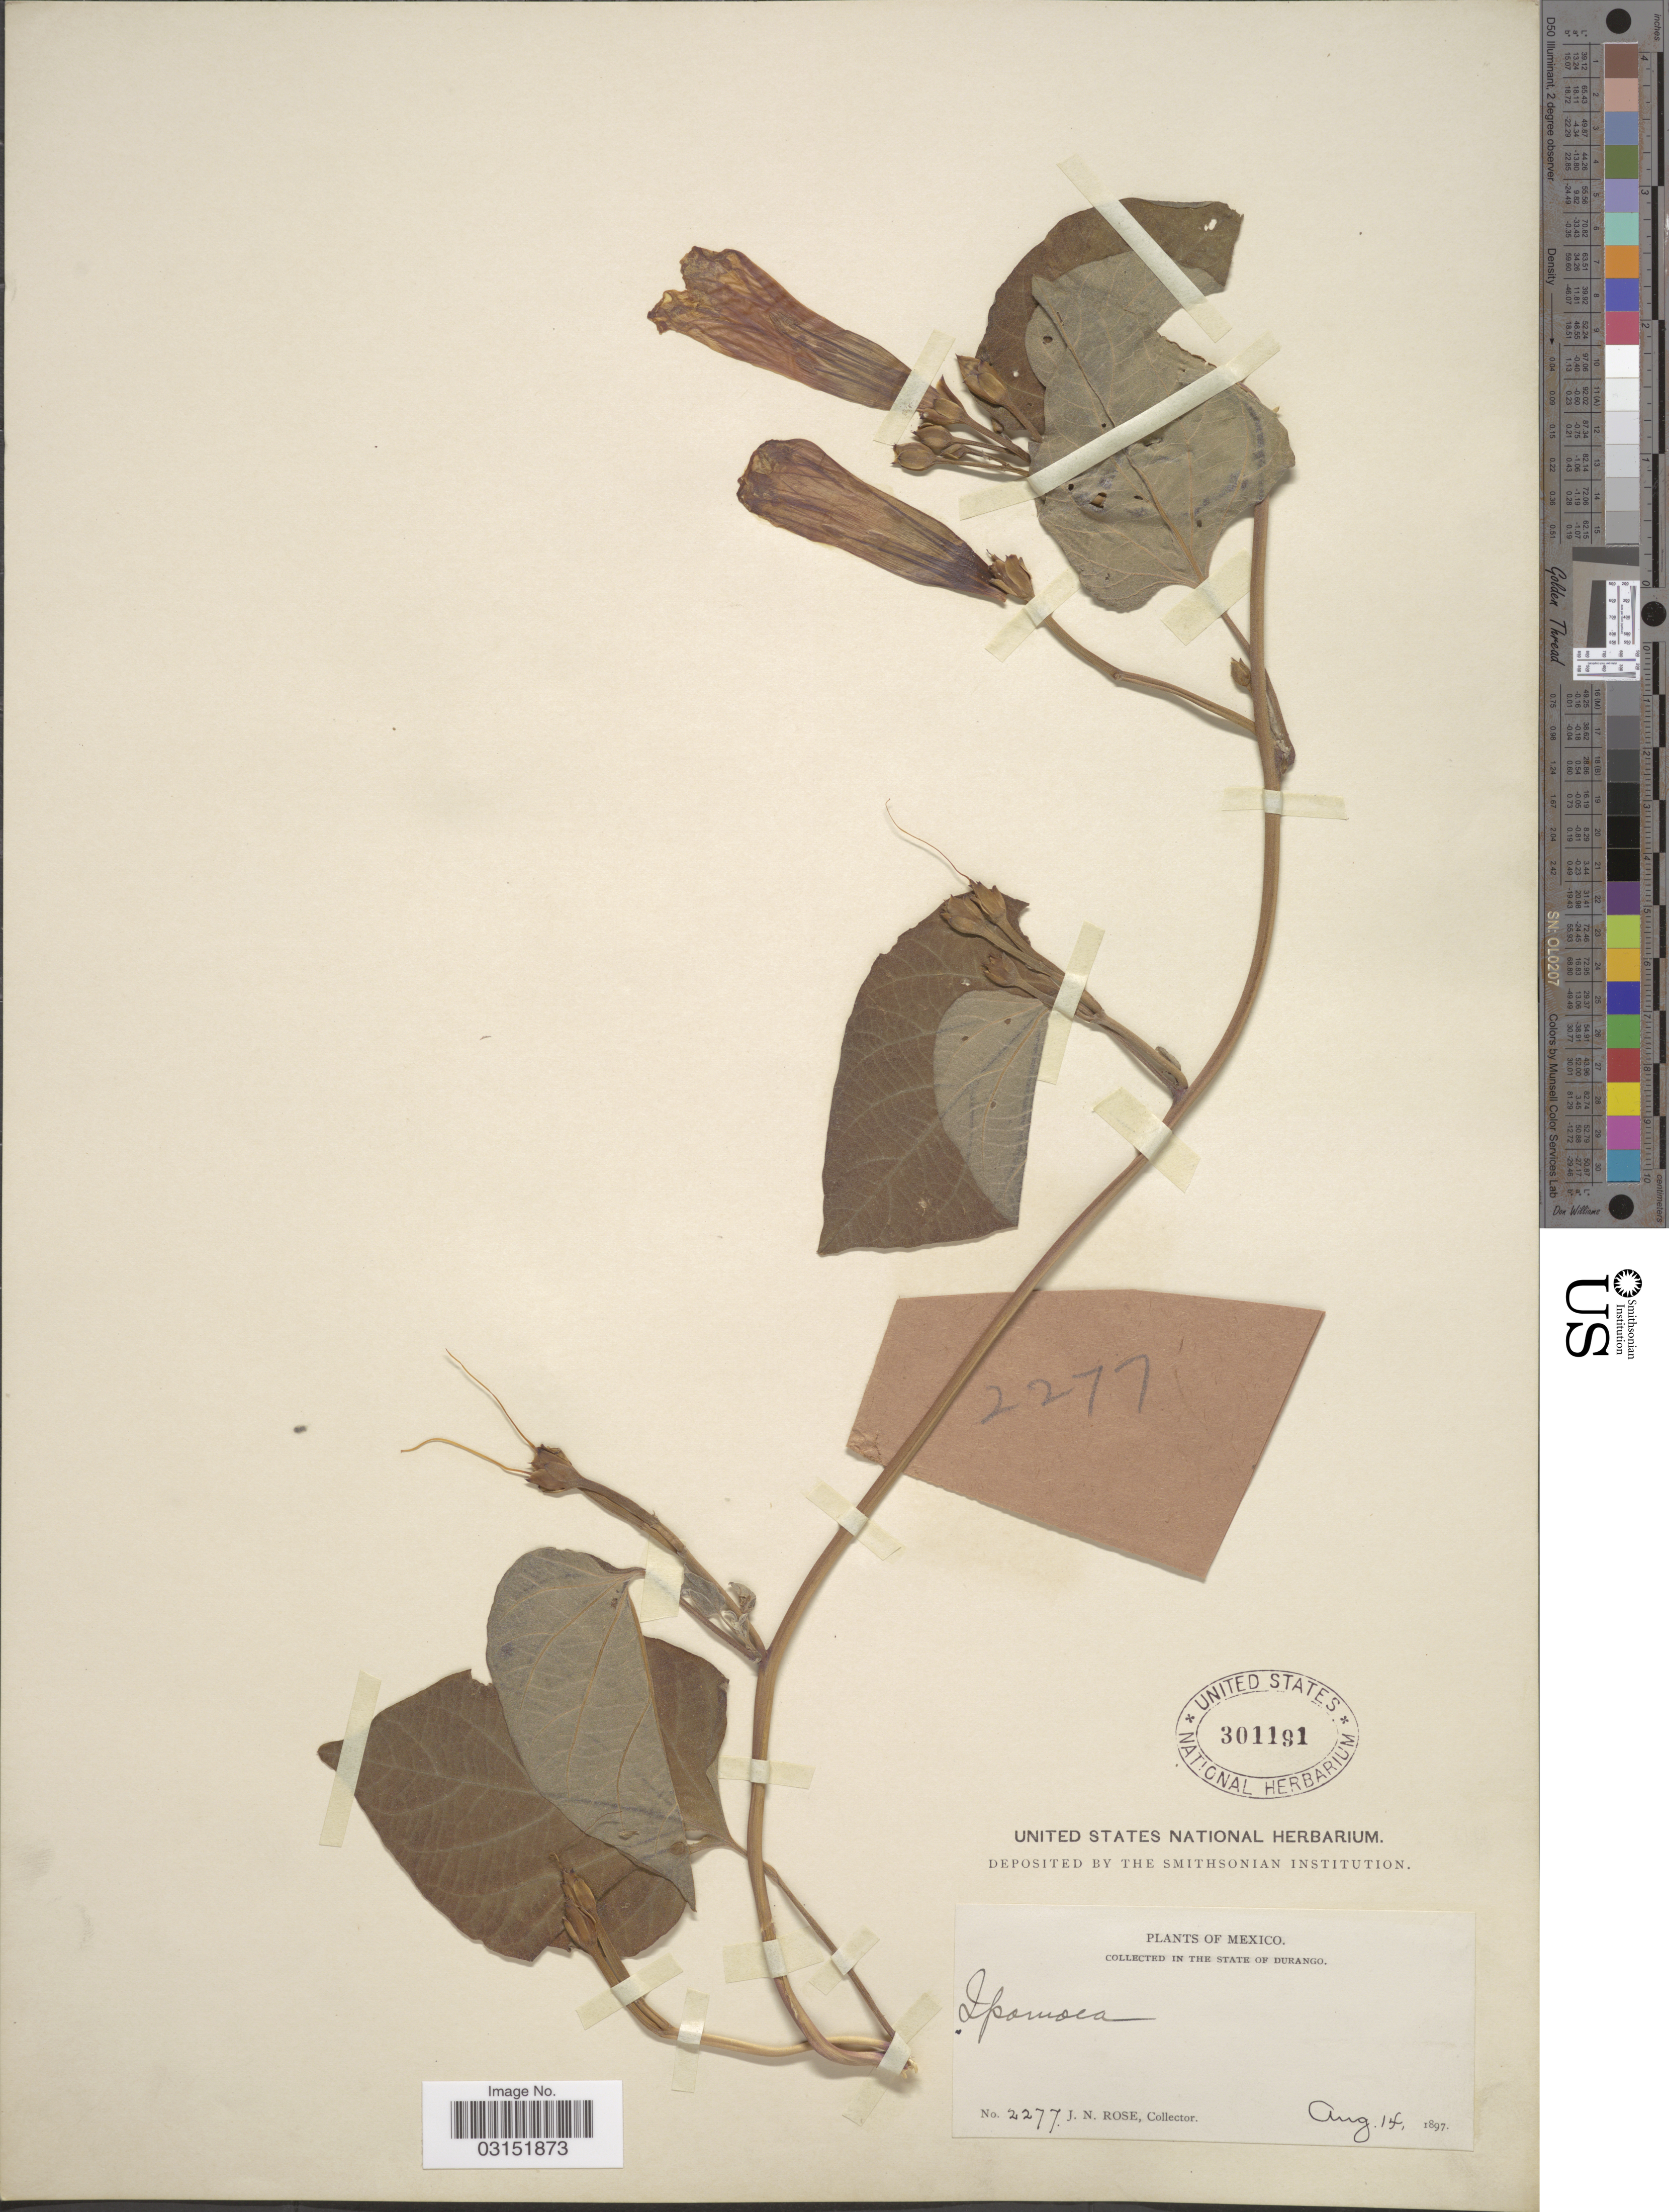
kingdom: Plantae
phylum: Tracheophyta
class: Magnoliopsida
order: Solanales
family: Convolvulaceae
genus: Ipomoea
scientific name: Ipomoea sp.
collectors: J. N. Rose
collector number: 2277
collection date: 1897-08-14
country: Mexico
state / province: Durango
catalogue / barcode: US 301191